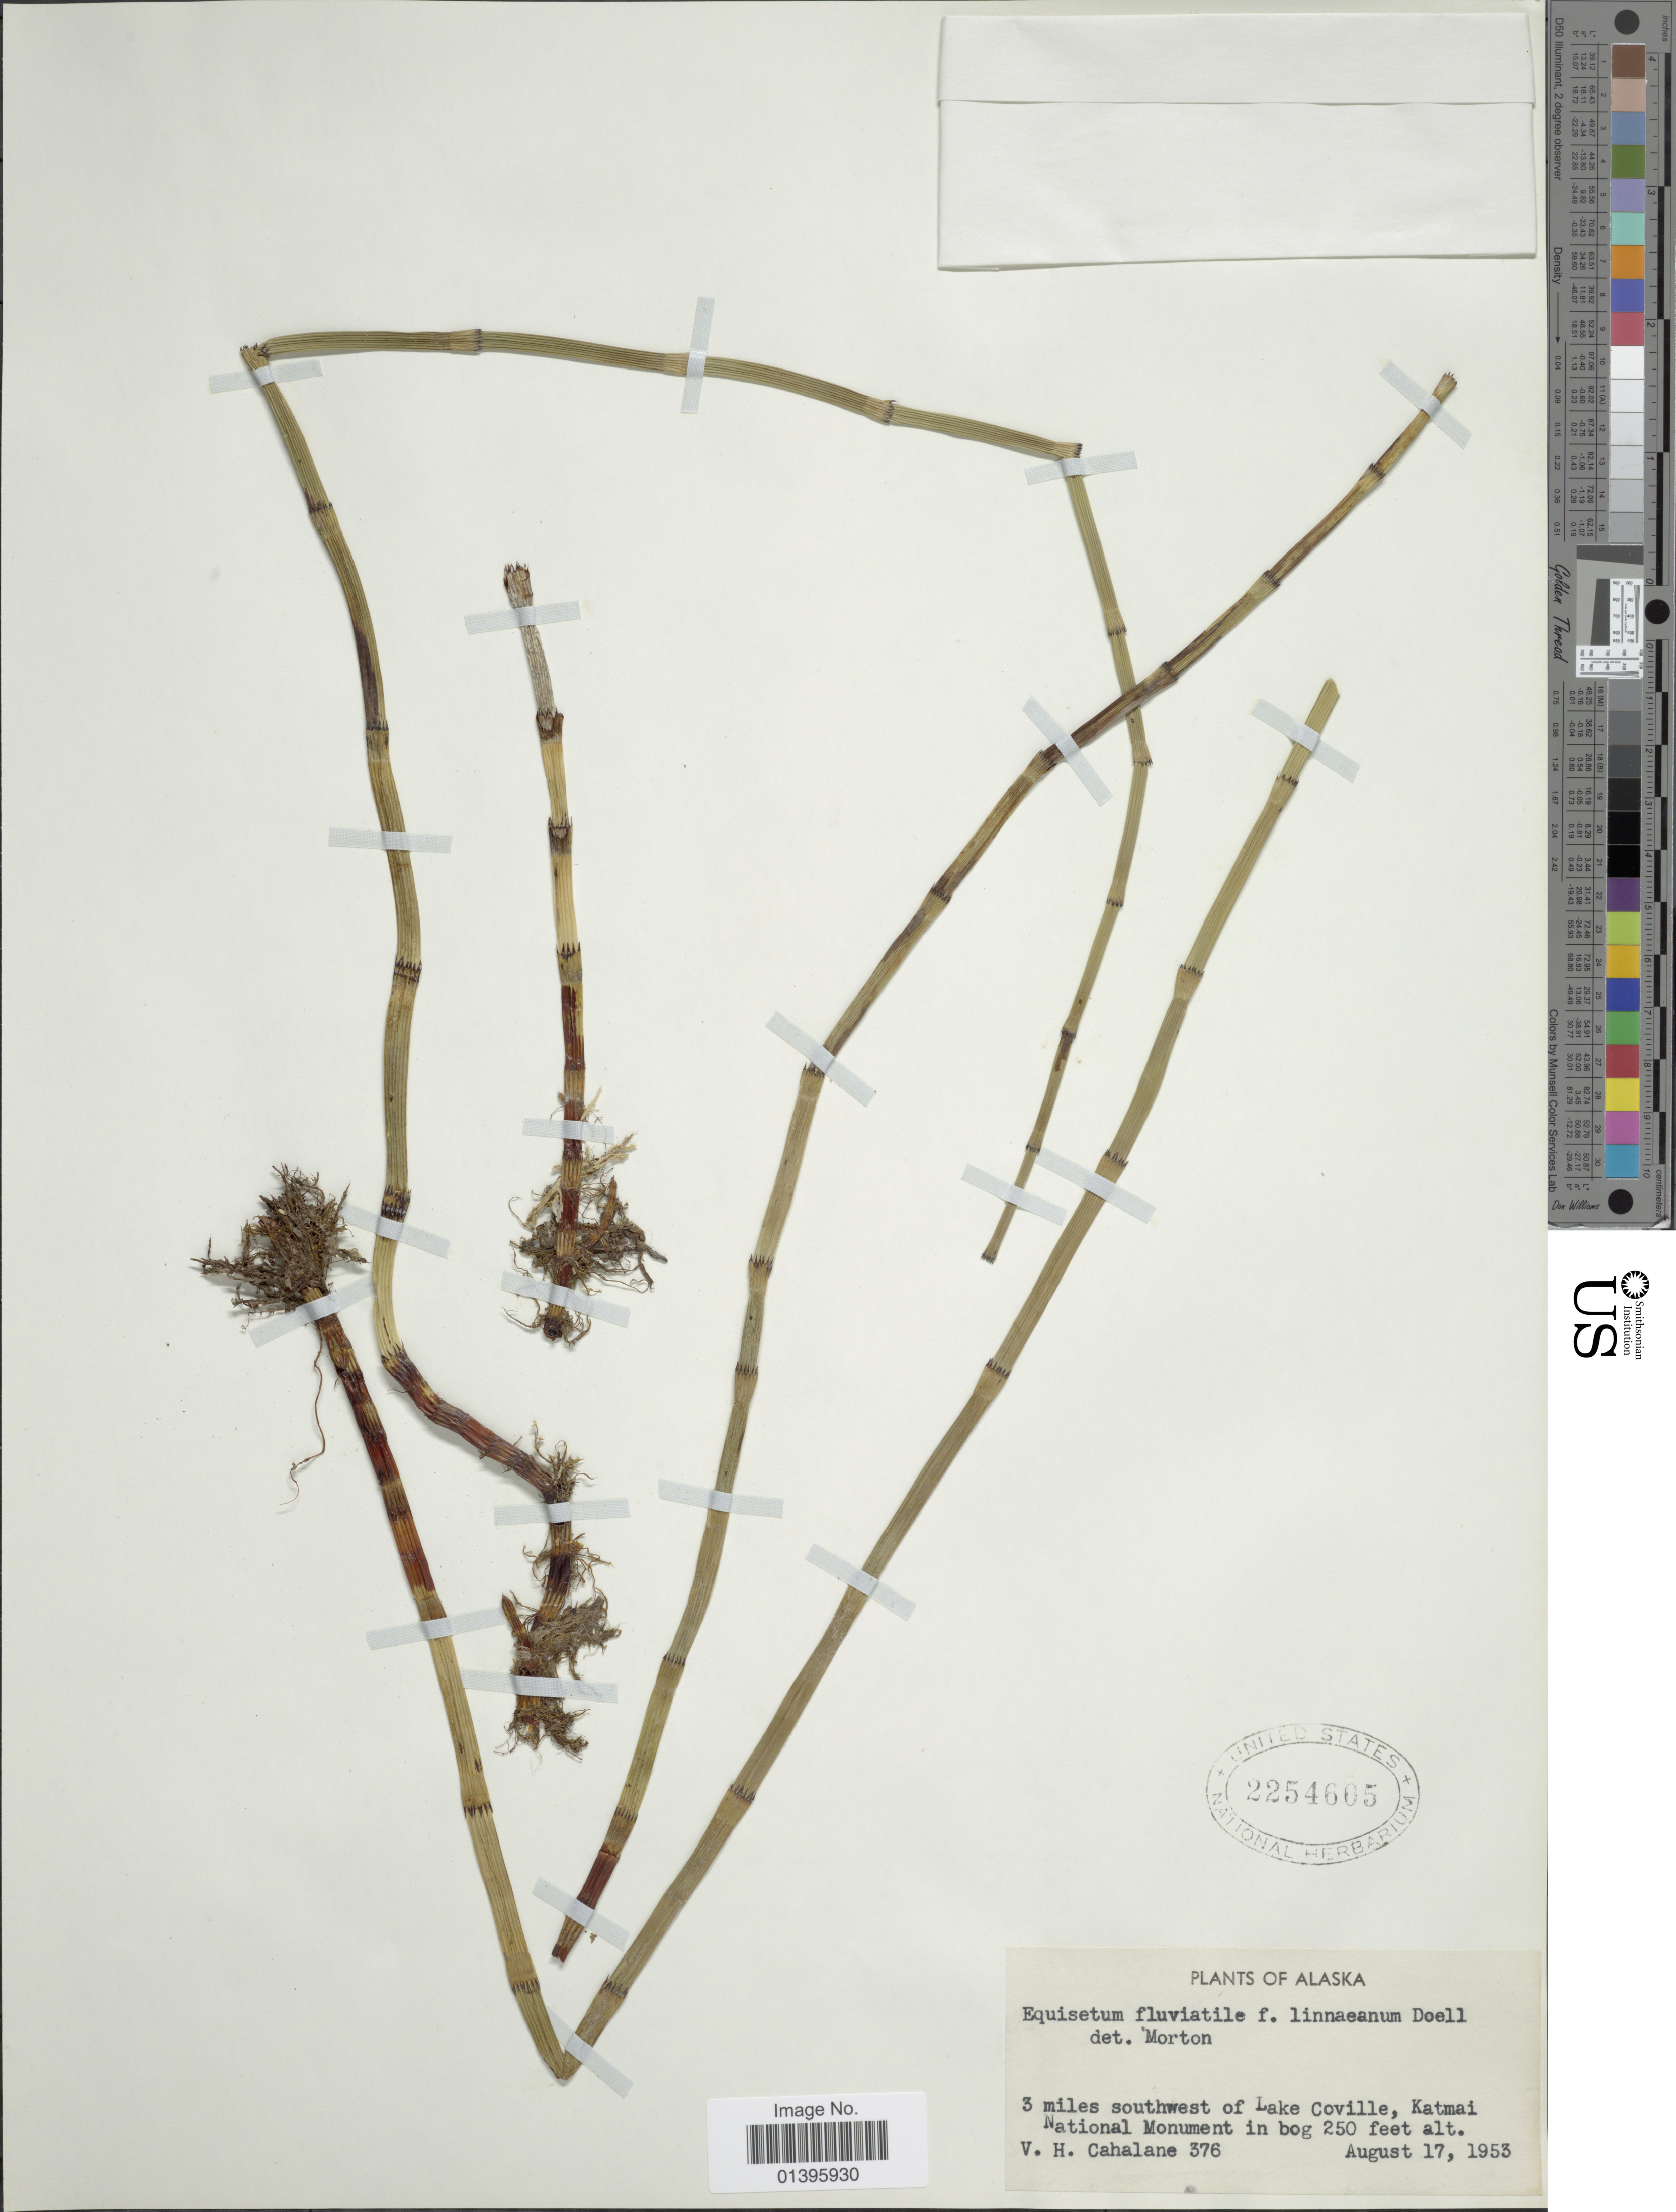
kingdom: Plantae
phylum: Tracheophyta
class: Polypodiopsida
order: Equisetales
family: Equisetaceae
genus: Equisetum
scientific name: Equisetum fluviatile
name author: L.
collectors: V. Cahalane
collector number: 376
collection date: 1953-08-17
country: United States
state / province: Alaska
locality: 3 miles southwest of Lake Coville, Katmai National Monument in bog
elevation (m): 76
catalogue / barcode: US 2254605